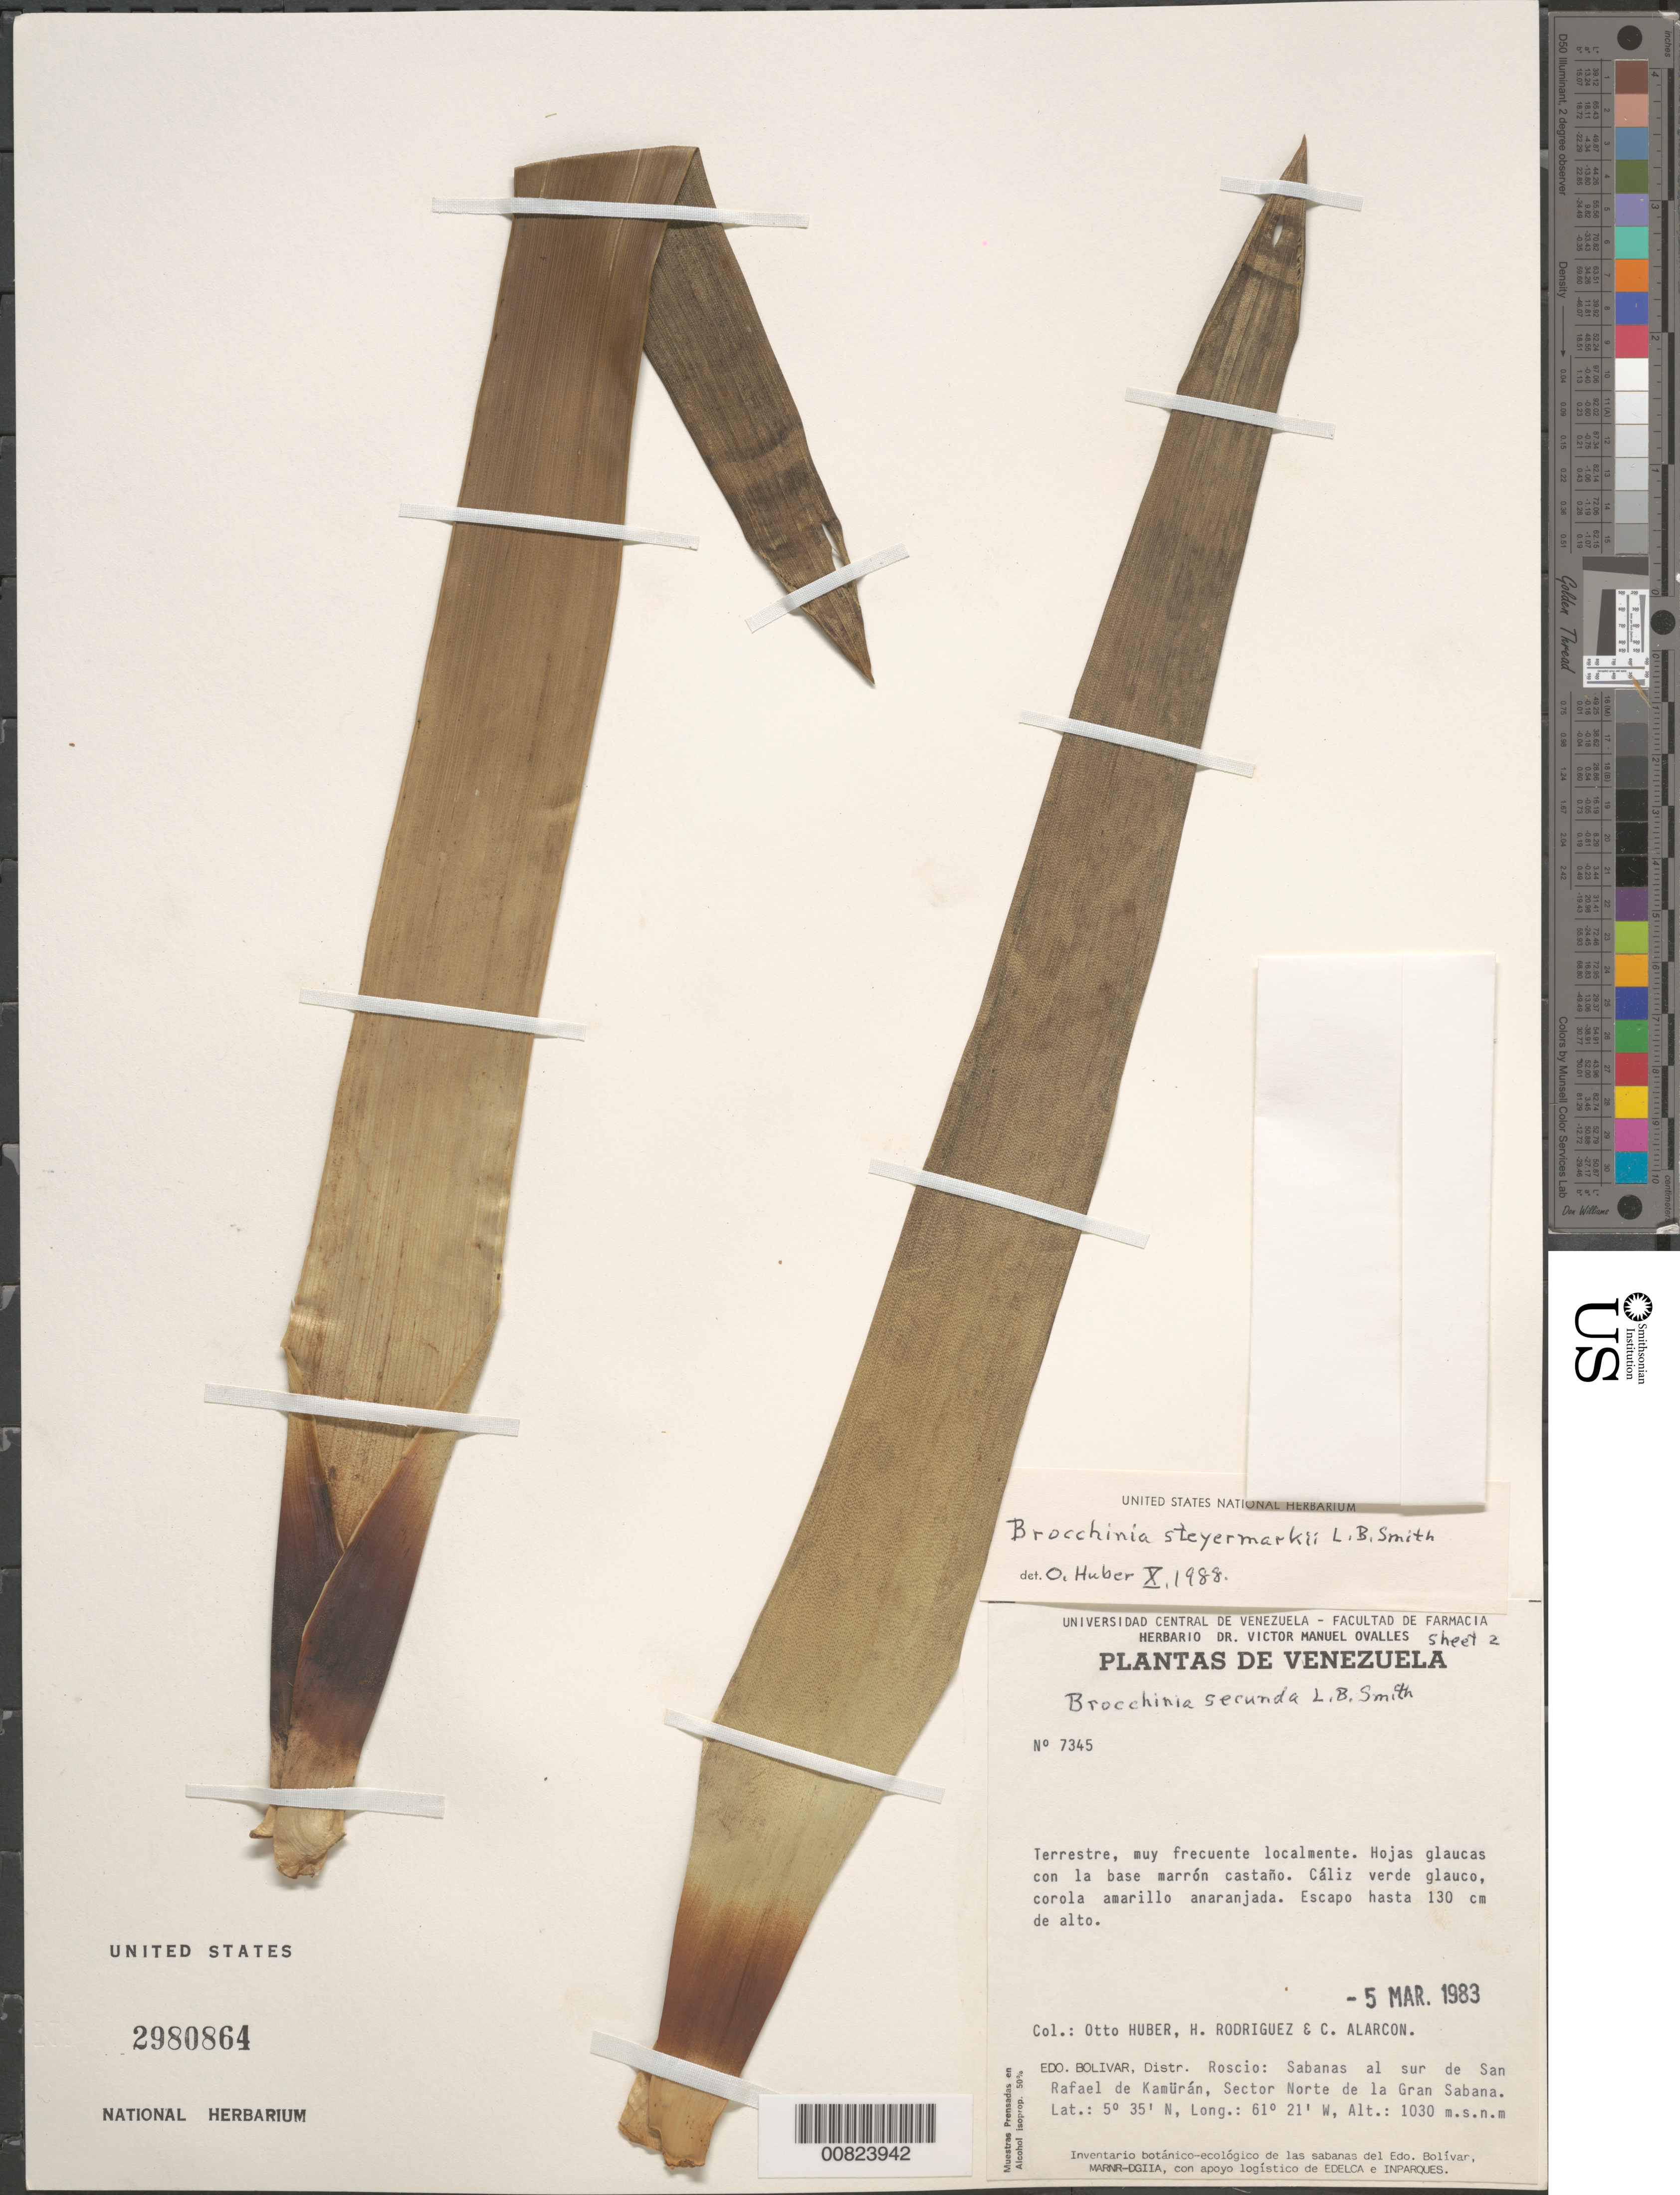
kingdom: Plantae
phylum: Tracheophyta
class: Liliopsida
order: Poales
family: Bromeliaceae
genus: Brocchinia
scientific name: Brocchinia steyermarkii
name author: L.B. Sm.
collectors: O. Huber, H. Rodriguez & C. Alarcon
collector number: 7345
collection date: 1983-03-05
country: Venezuela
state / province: Bolivar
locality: Distr. Roscio: Sabanas al sur de San Rafael de Kamürán, Sector Norte de la Gran Sabana.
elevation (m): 1030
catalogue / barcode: US 2980864